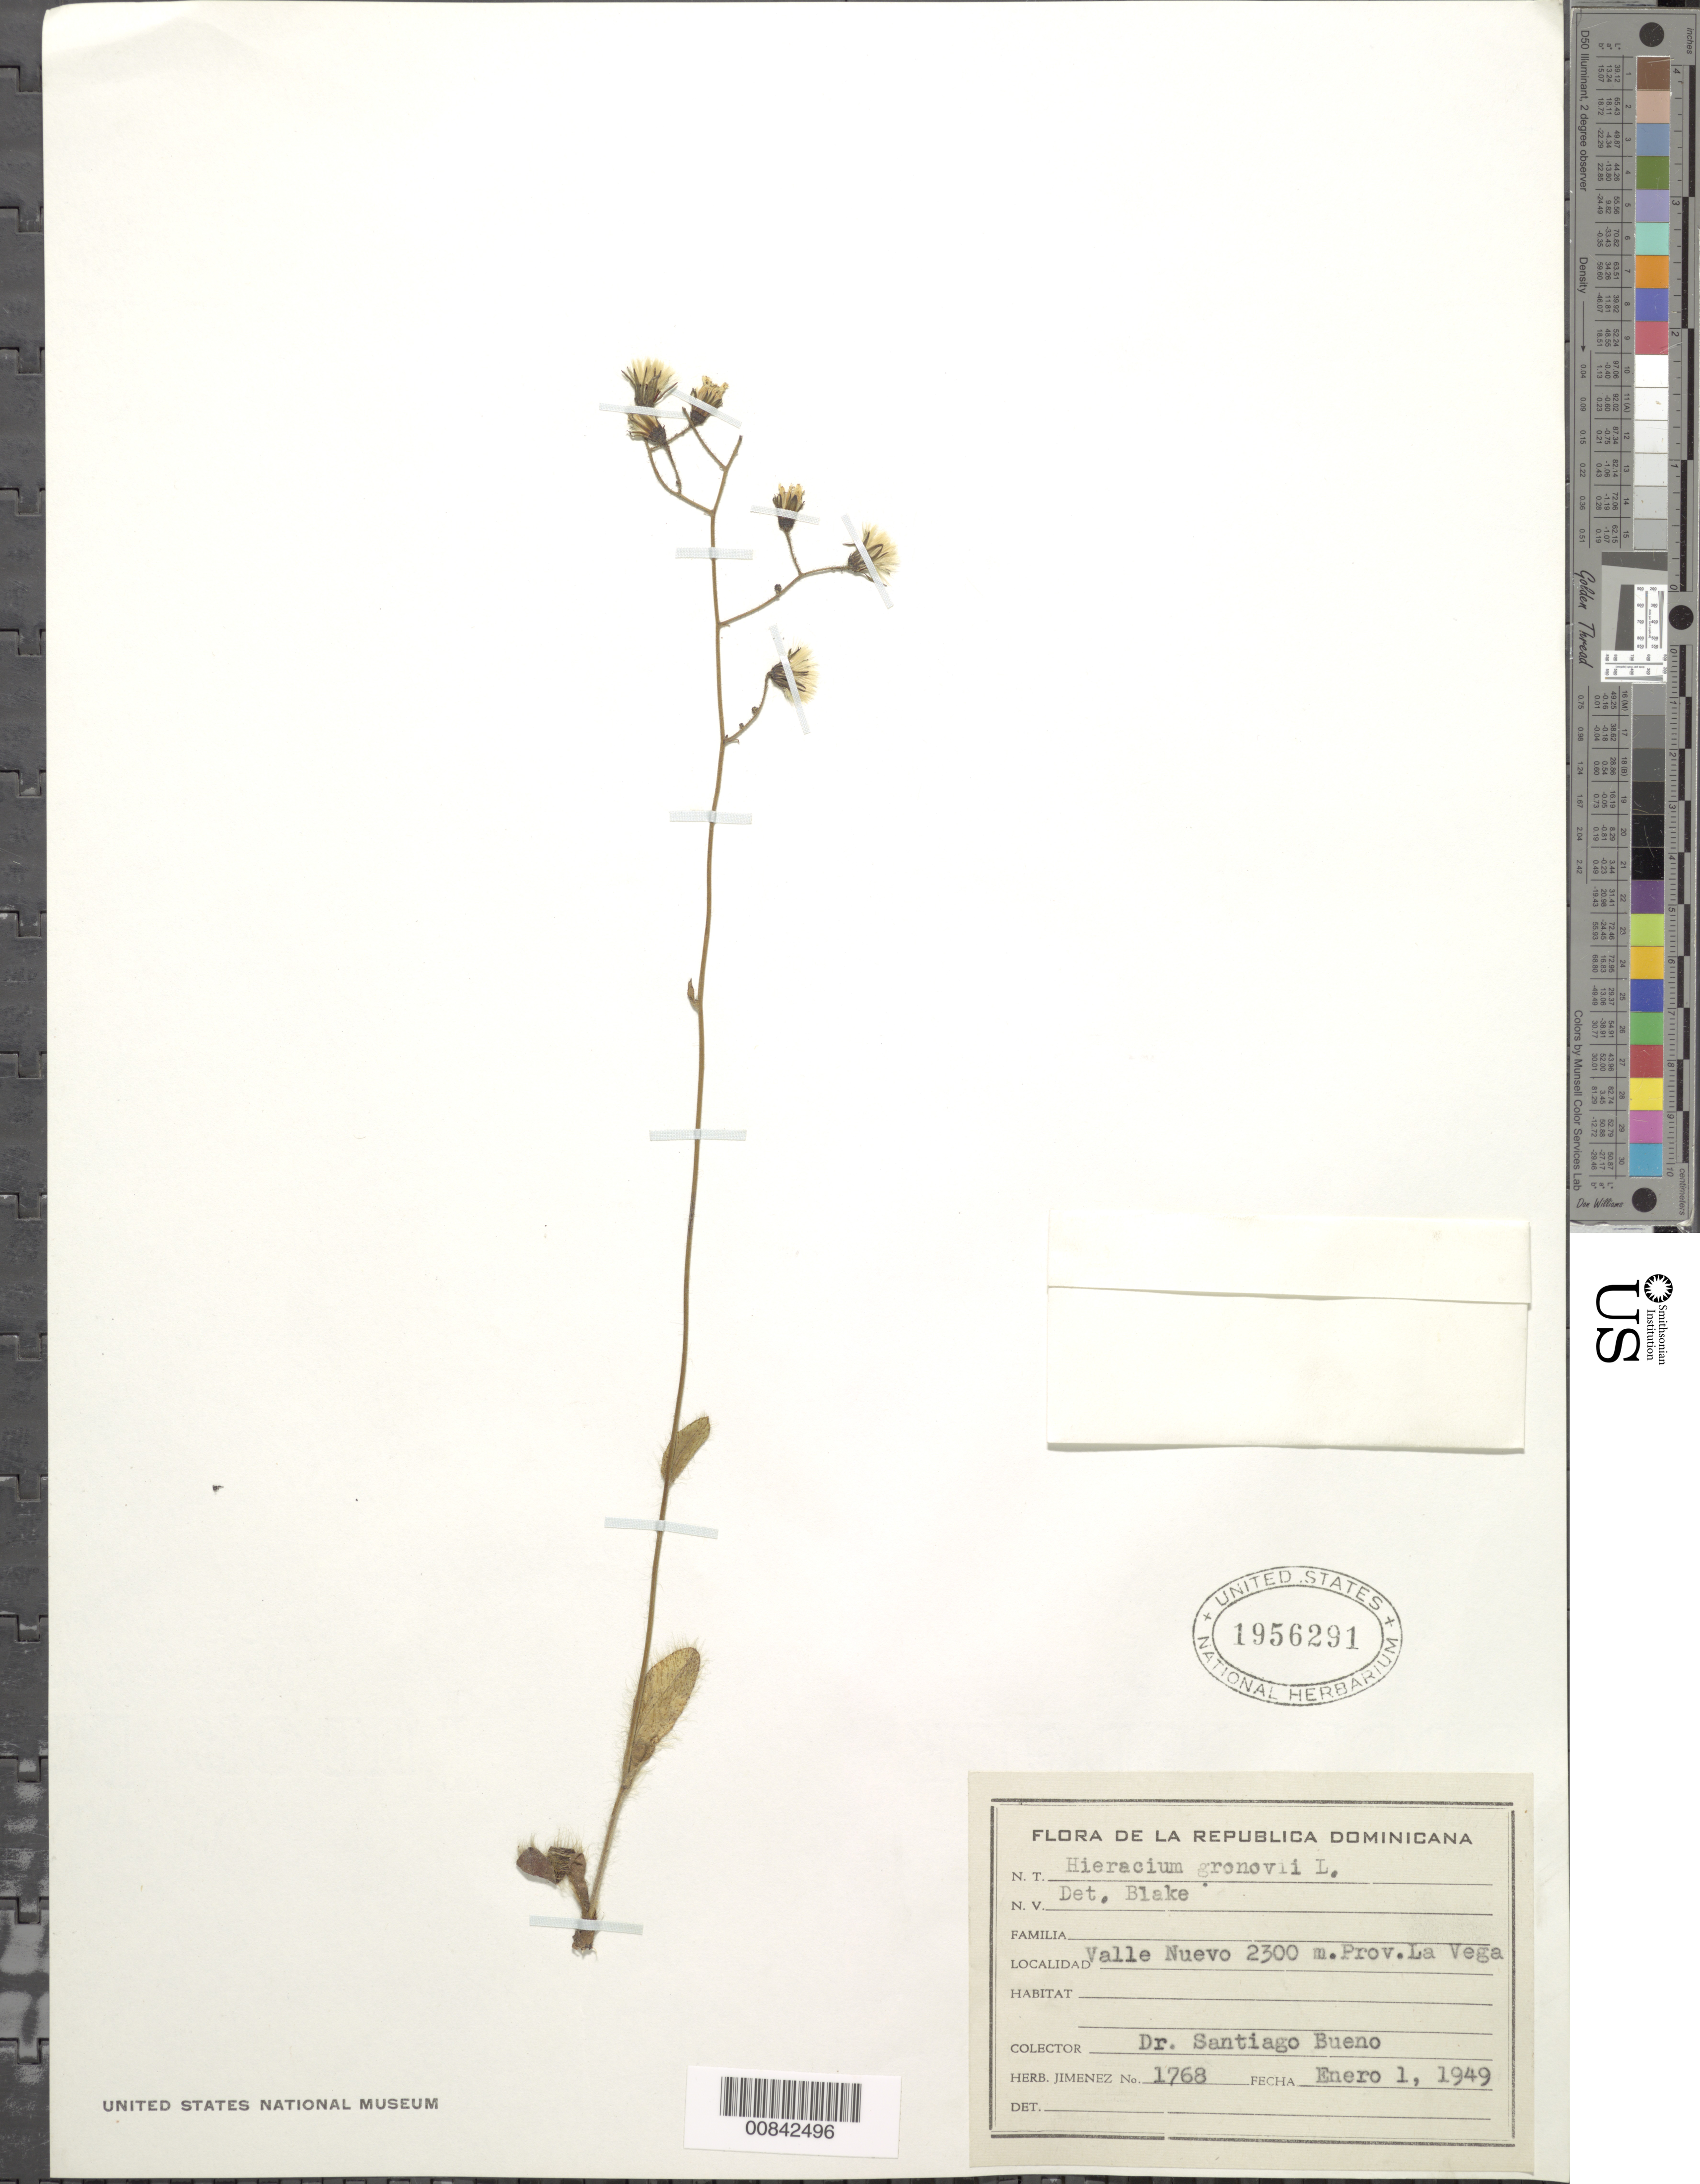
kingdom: Plantae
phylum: Tracheophyta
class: Magnoliopsida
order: Asterales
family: Asteraceae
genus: Hieracium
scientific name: Hieracium gronovii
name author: L.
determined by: Blake, Sydney F.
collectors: S. Bueno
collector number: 1768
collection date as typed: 01 Jan 1949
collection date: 1949-01-01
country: Dominican Republic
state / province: La Vega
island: Hispaniola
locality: Valle Nuevo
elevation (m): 2300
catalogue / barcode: US 1956291